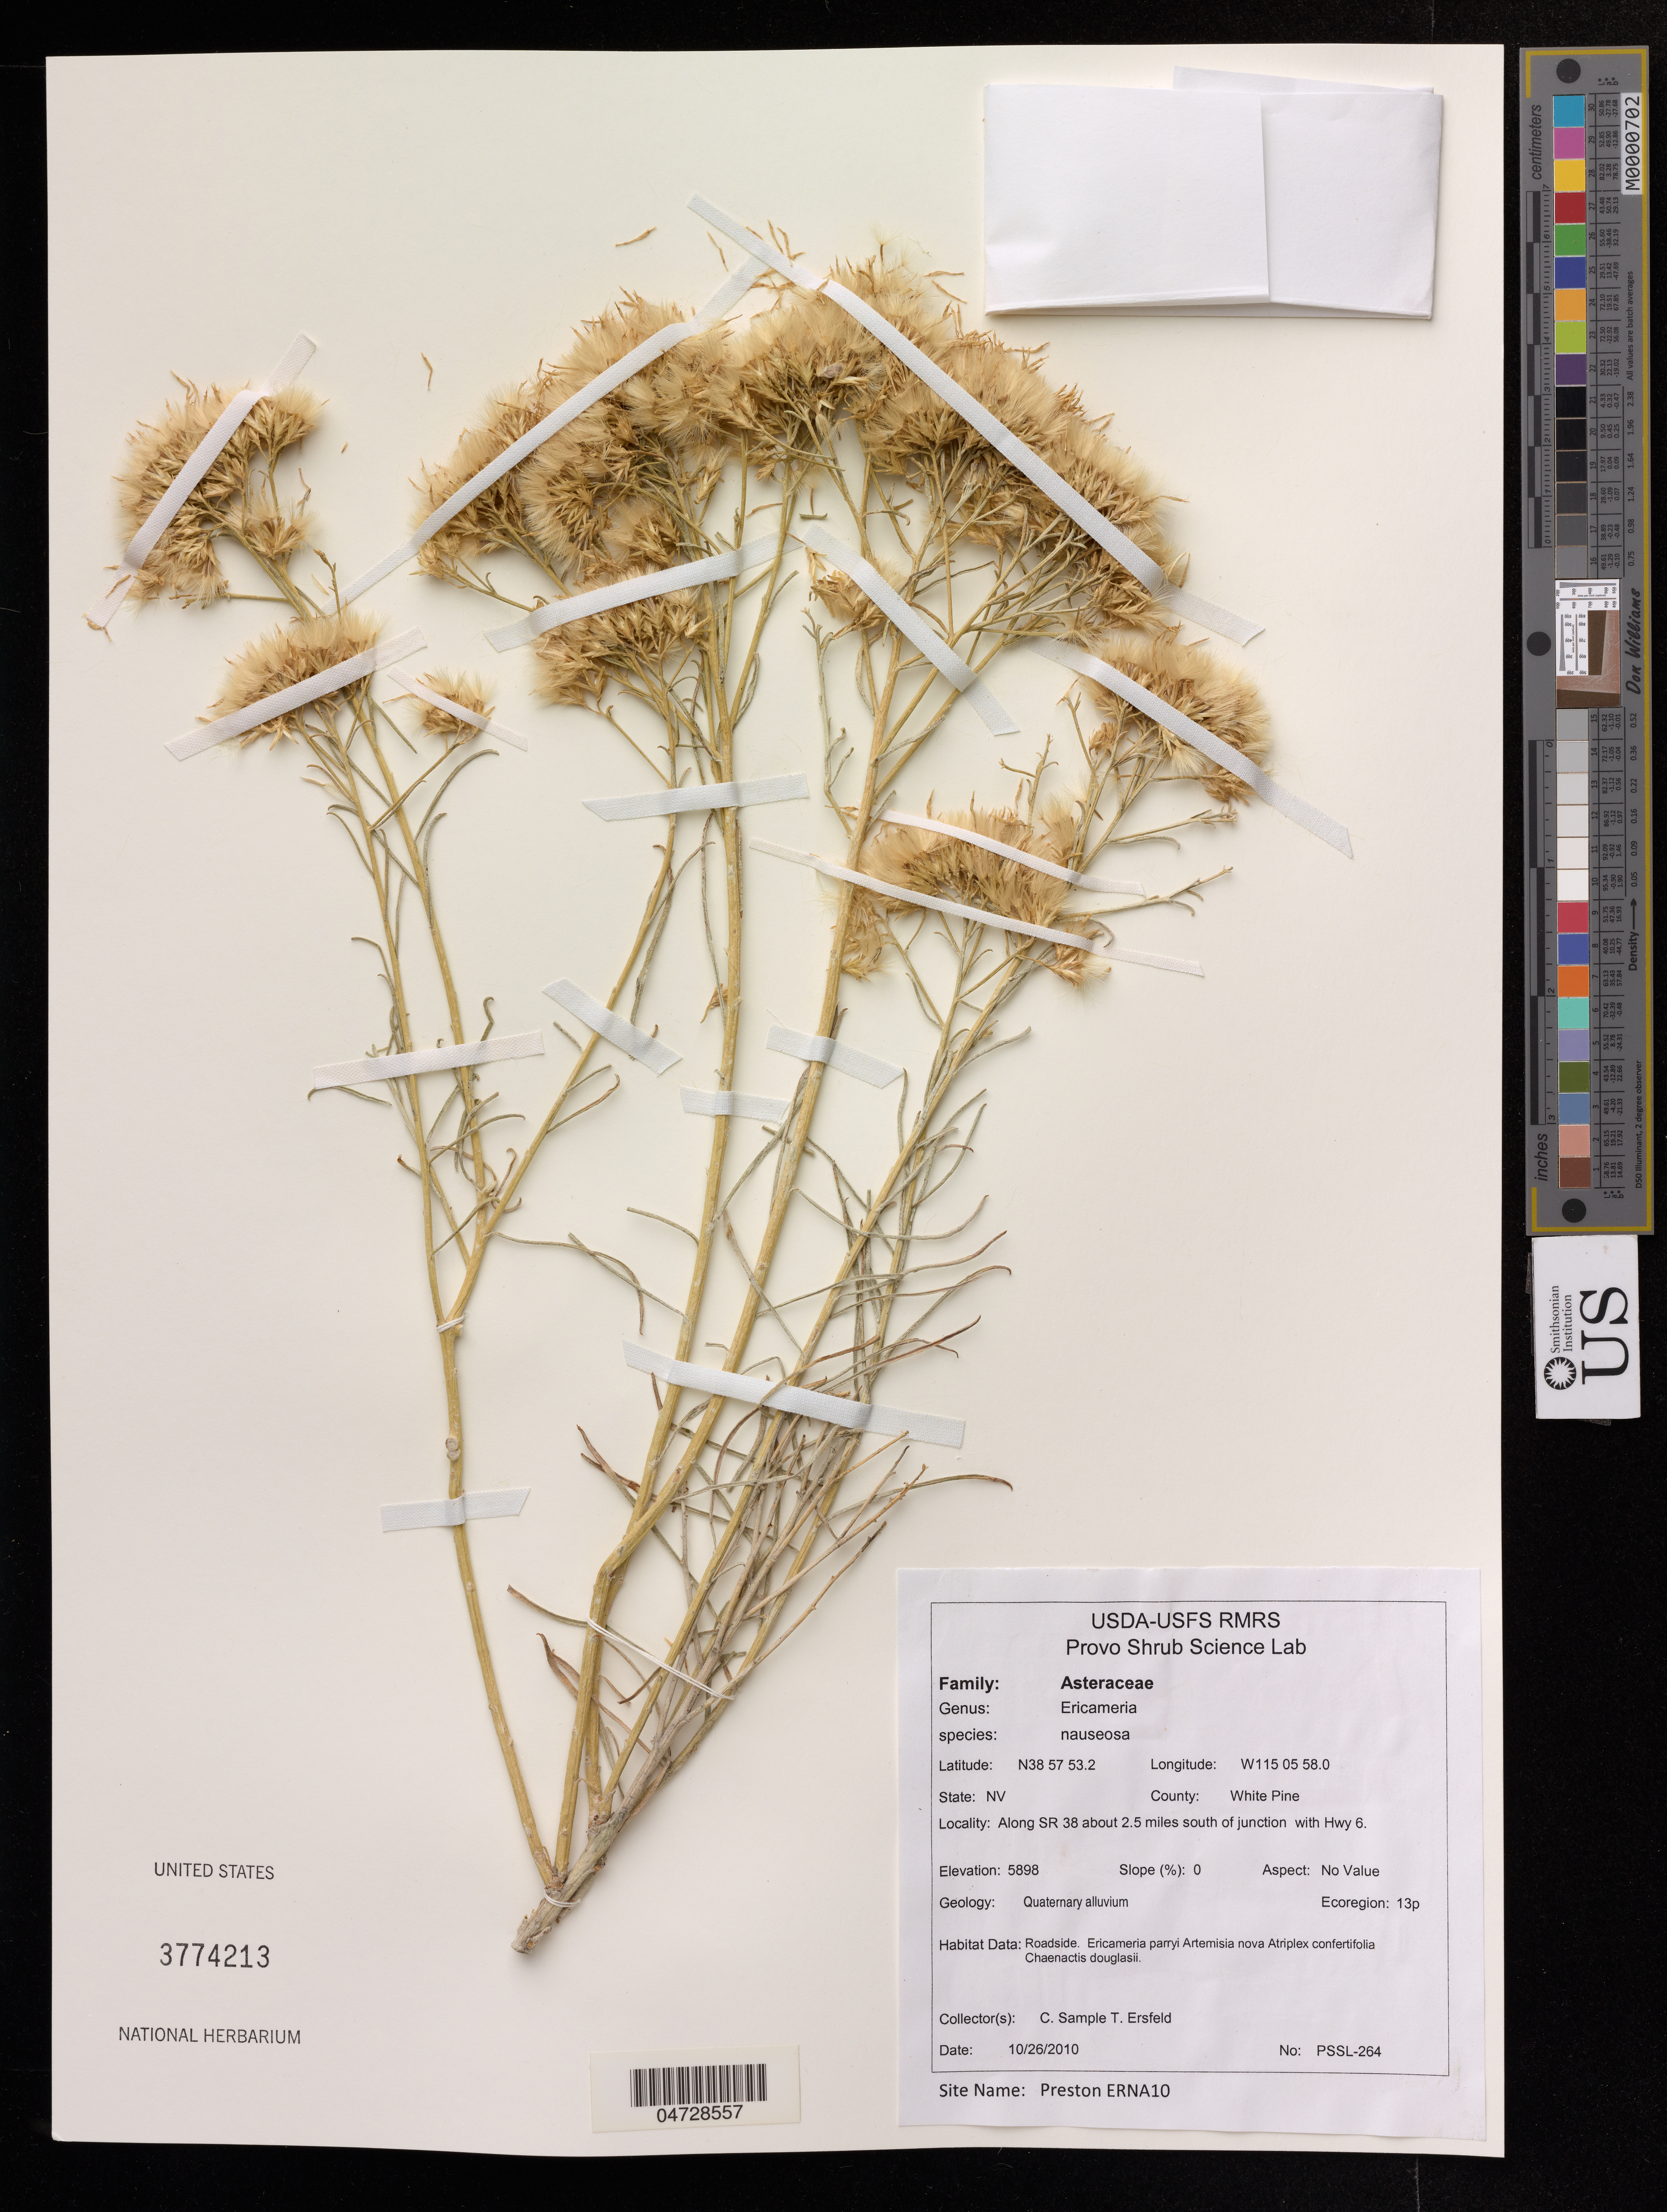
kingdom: Plantae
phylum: Tracheophyta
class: Magnoliopsida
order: Asterales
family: Asteraceae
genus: Ericameria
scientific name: Ericameria nauseosa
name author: (Pall. ex Pursh) G.L. Nesom & G.I. Baird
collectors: C. Sample & T. Ersfeld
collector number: PSSL-264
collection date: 2010-10-26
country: United States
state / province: Nevada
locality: County: White Pine. Along SR 38 about 2.5 miles south of junction with Hwy 6.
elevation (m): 1798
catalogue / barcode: US 3774213